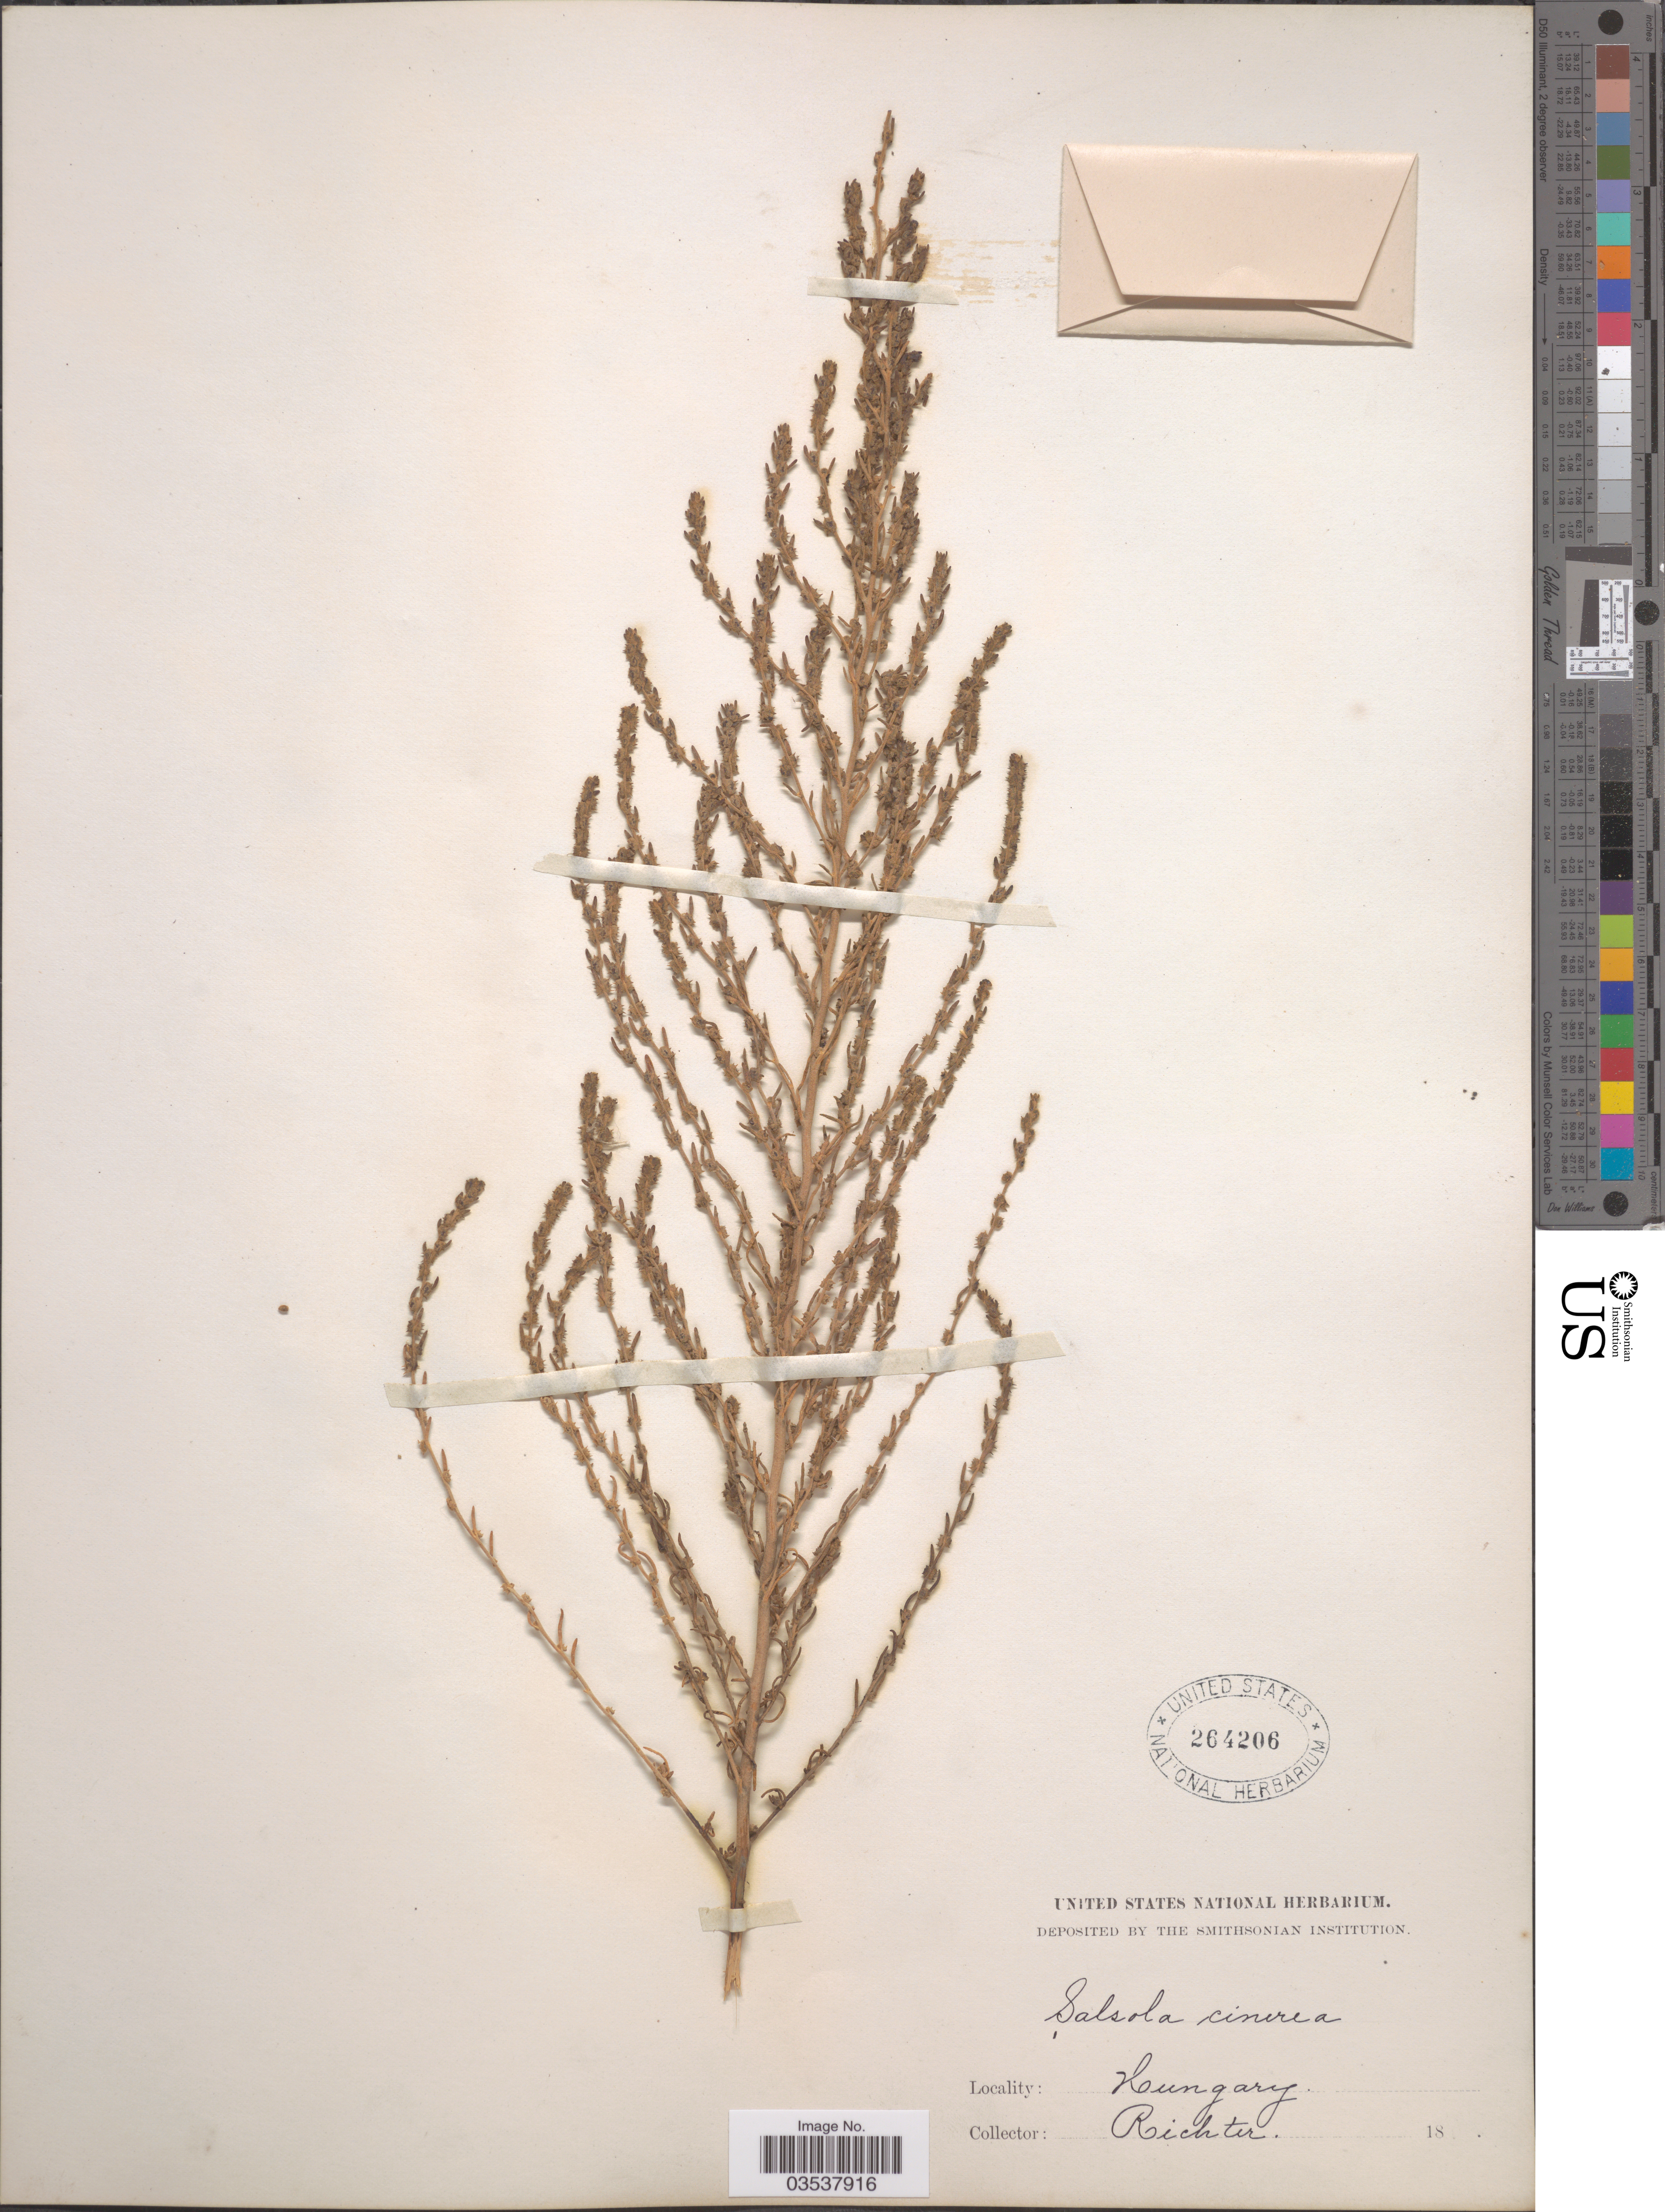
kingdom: Plantae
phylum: Tracheophyta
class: Magnoliopsida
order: Caryophyllales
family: Amaranthaceae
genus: Grubovia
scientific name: Grubovia sedoides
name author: (Pall.) G.L. Chu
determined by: Strong, Mark T., (BOT), Smithsonian Institution - National Museum of Natural History (UNITED STATES)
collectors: -- Richter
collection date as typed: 18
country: Hungary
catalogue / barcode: US 264206